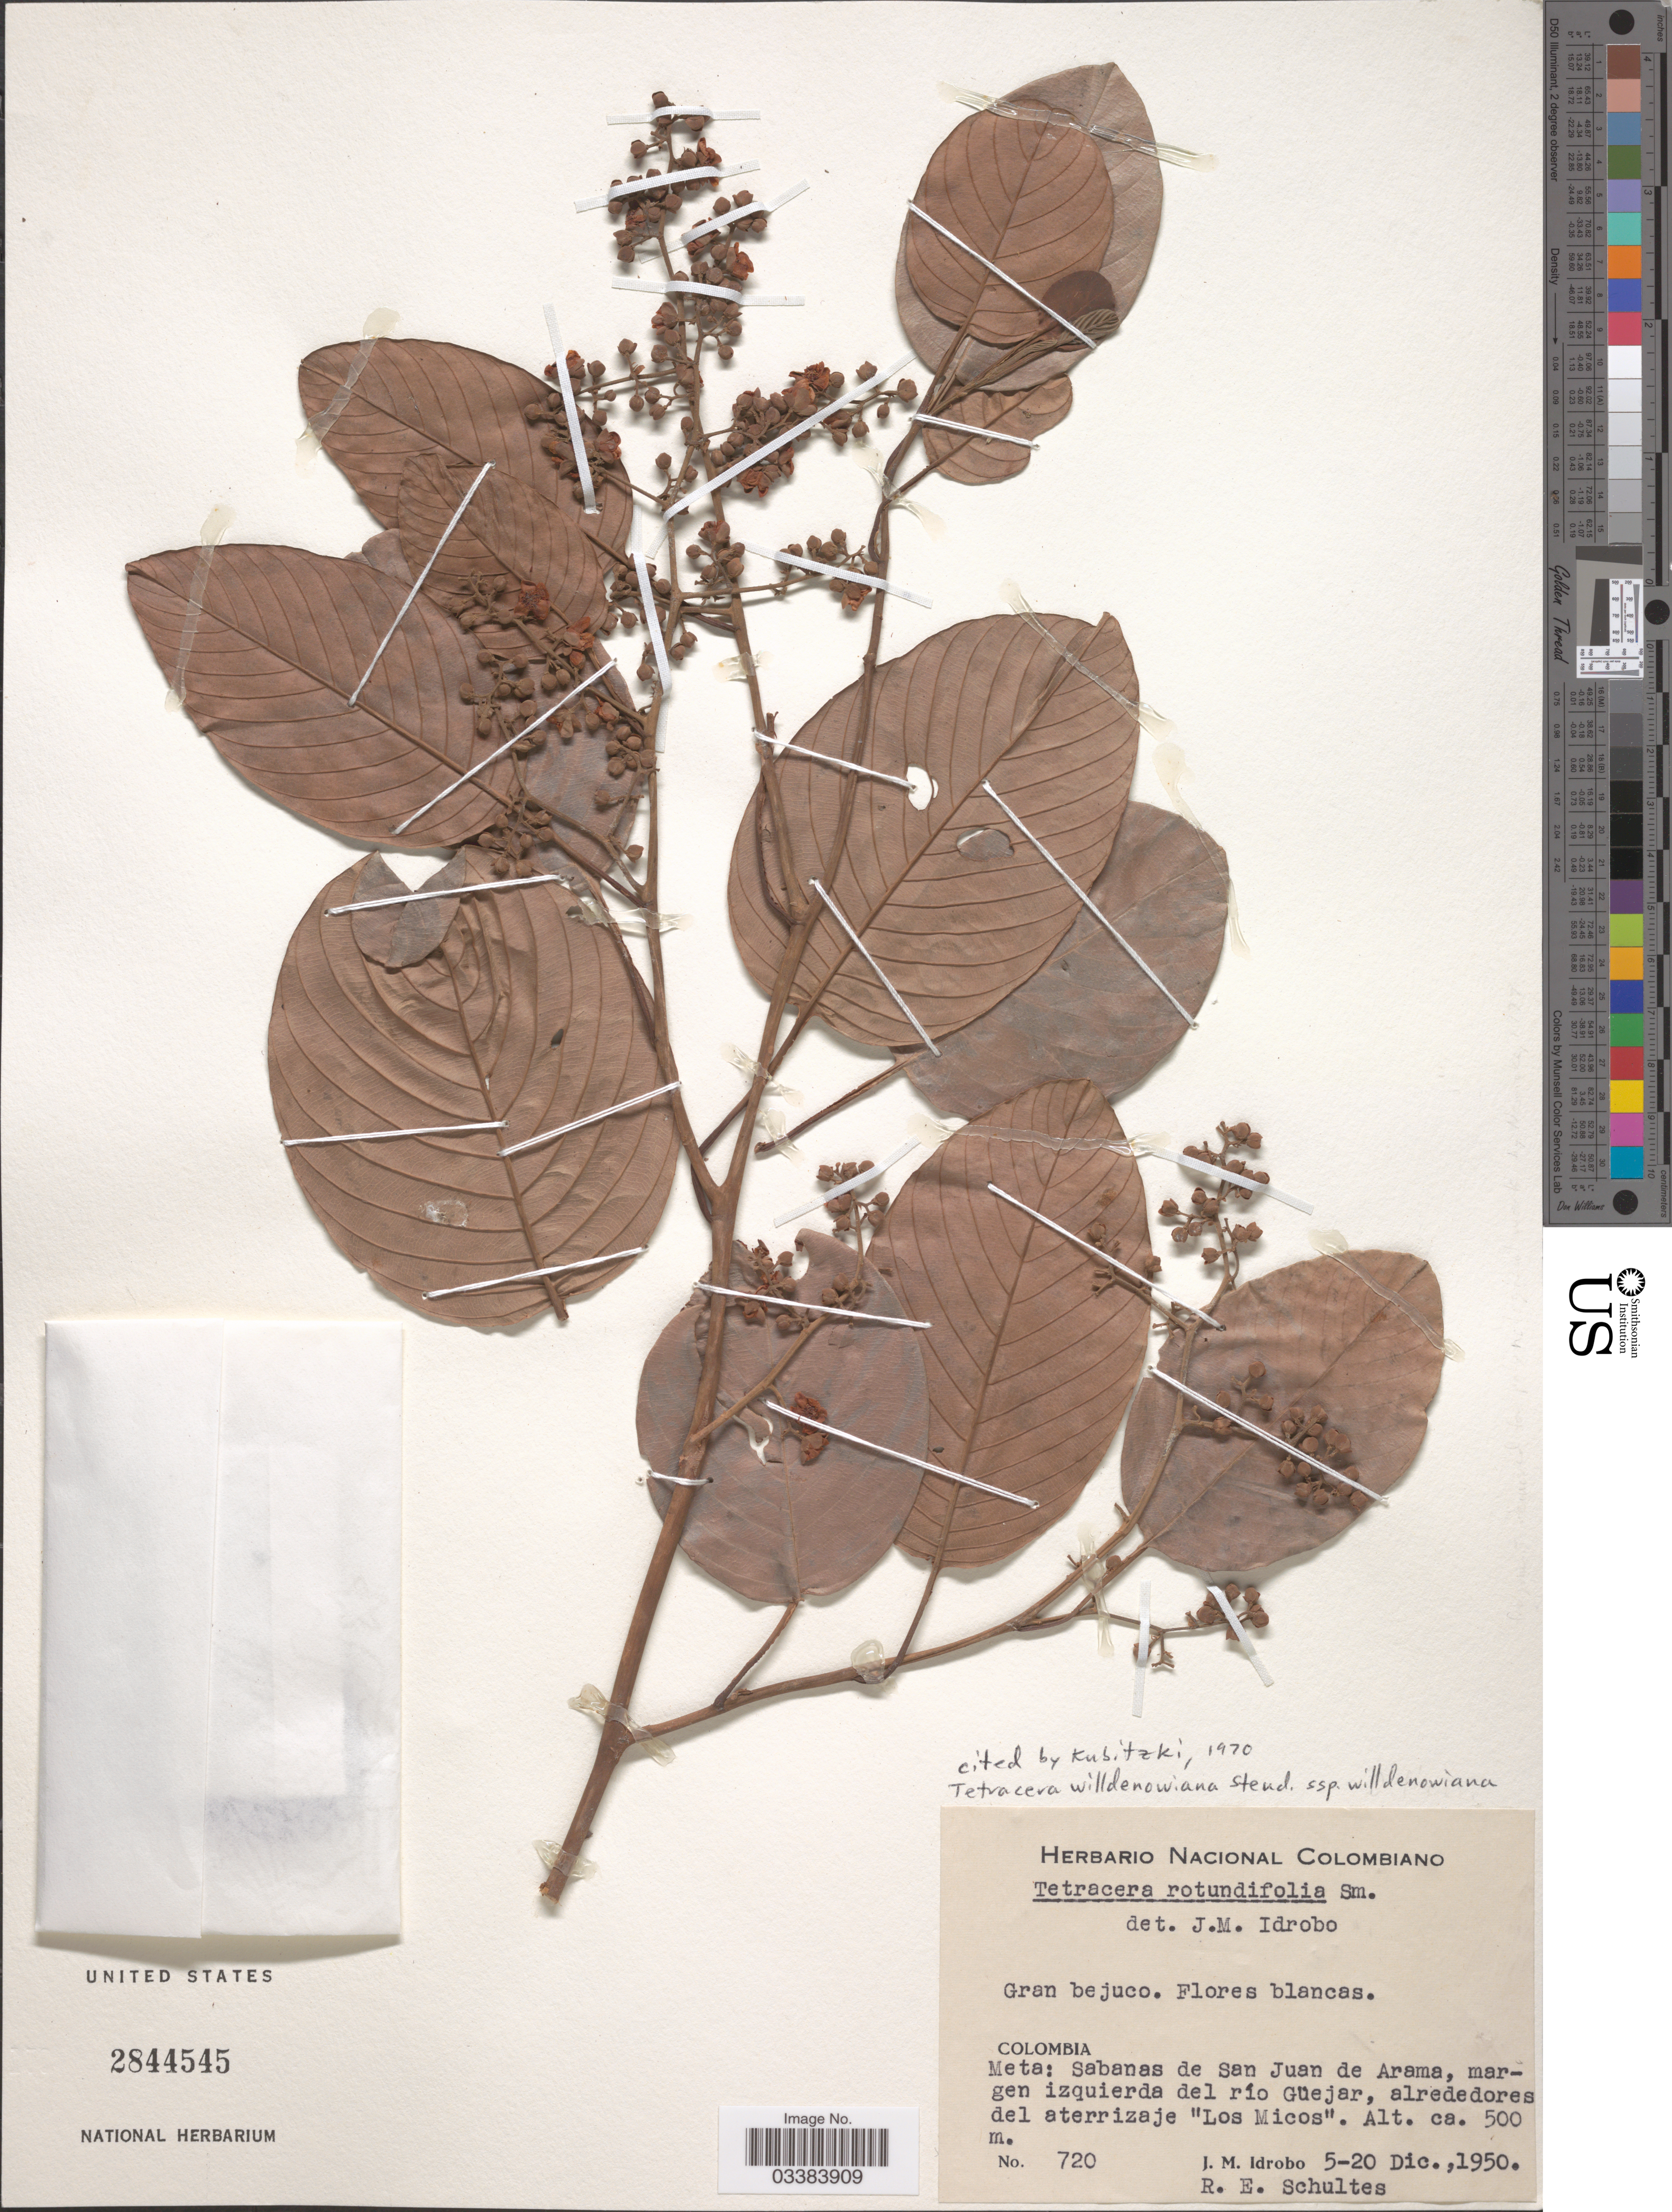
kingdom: Plantae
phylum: Tracheophyta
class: Magnoliopsida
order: Dilleniales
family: Dilleniaceae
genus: Tetracera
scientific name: Tetracera willdenowiana subsp. willdenowiana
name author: Steud.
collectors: J. M. Idrobo & R. E. Schultes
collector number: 720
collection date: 1950-12-05/1950-12-20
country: Colombia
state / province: Meta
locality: Sabanas de San Juan de Arama, margen izquierda del río Güejar, alrededores del aterrizaje "Los Micos".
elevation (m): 500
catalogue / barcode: US 2844545